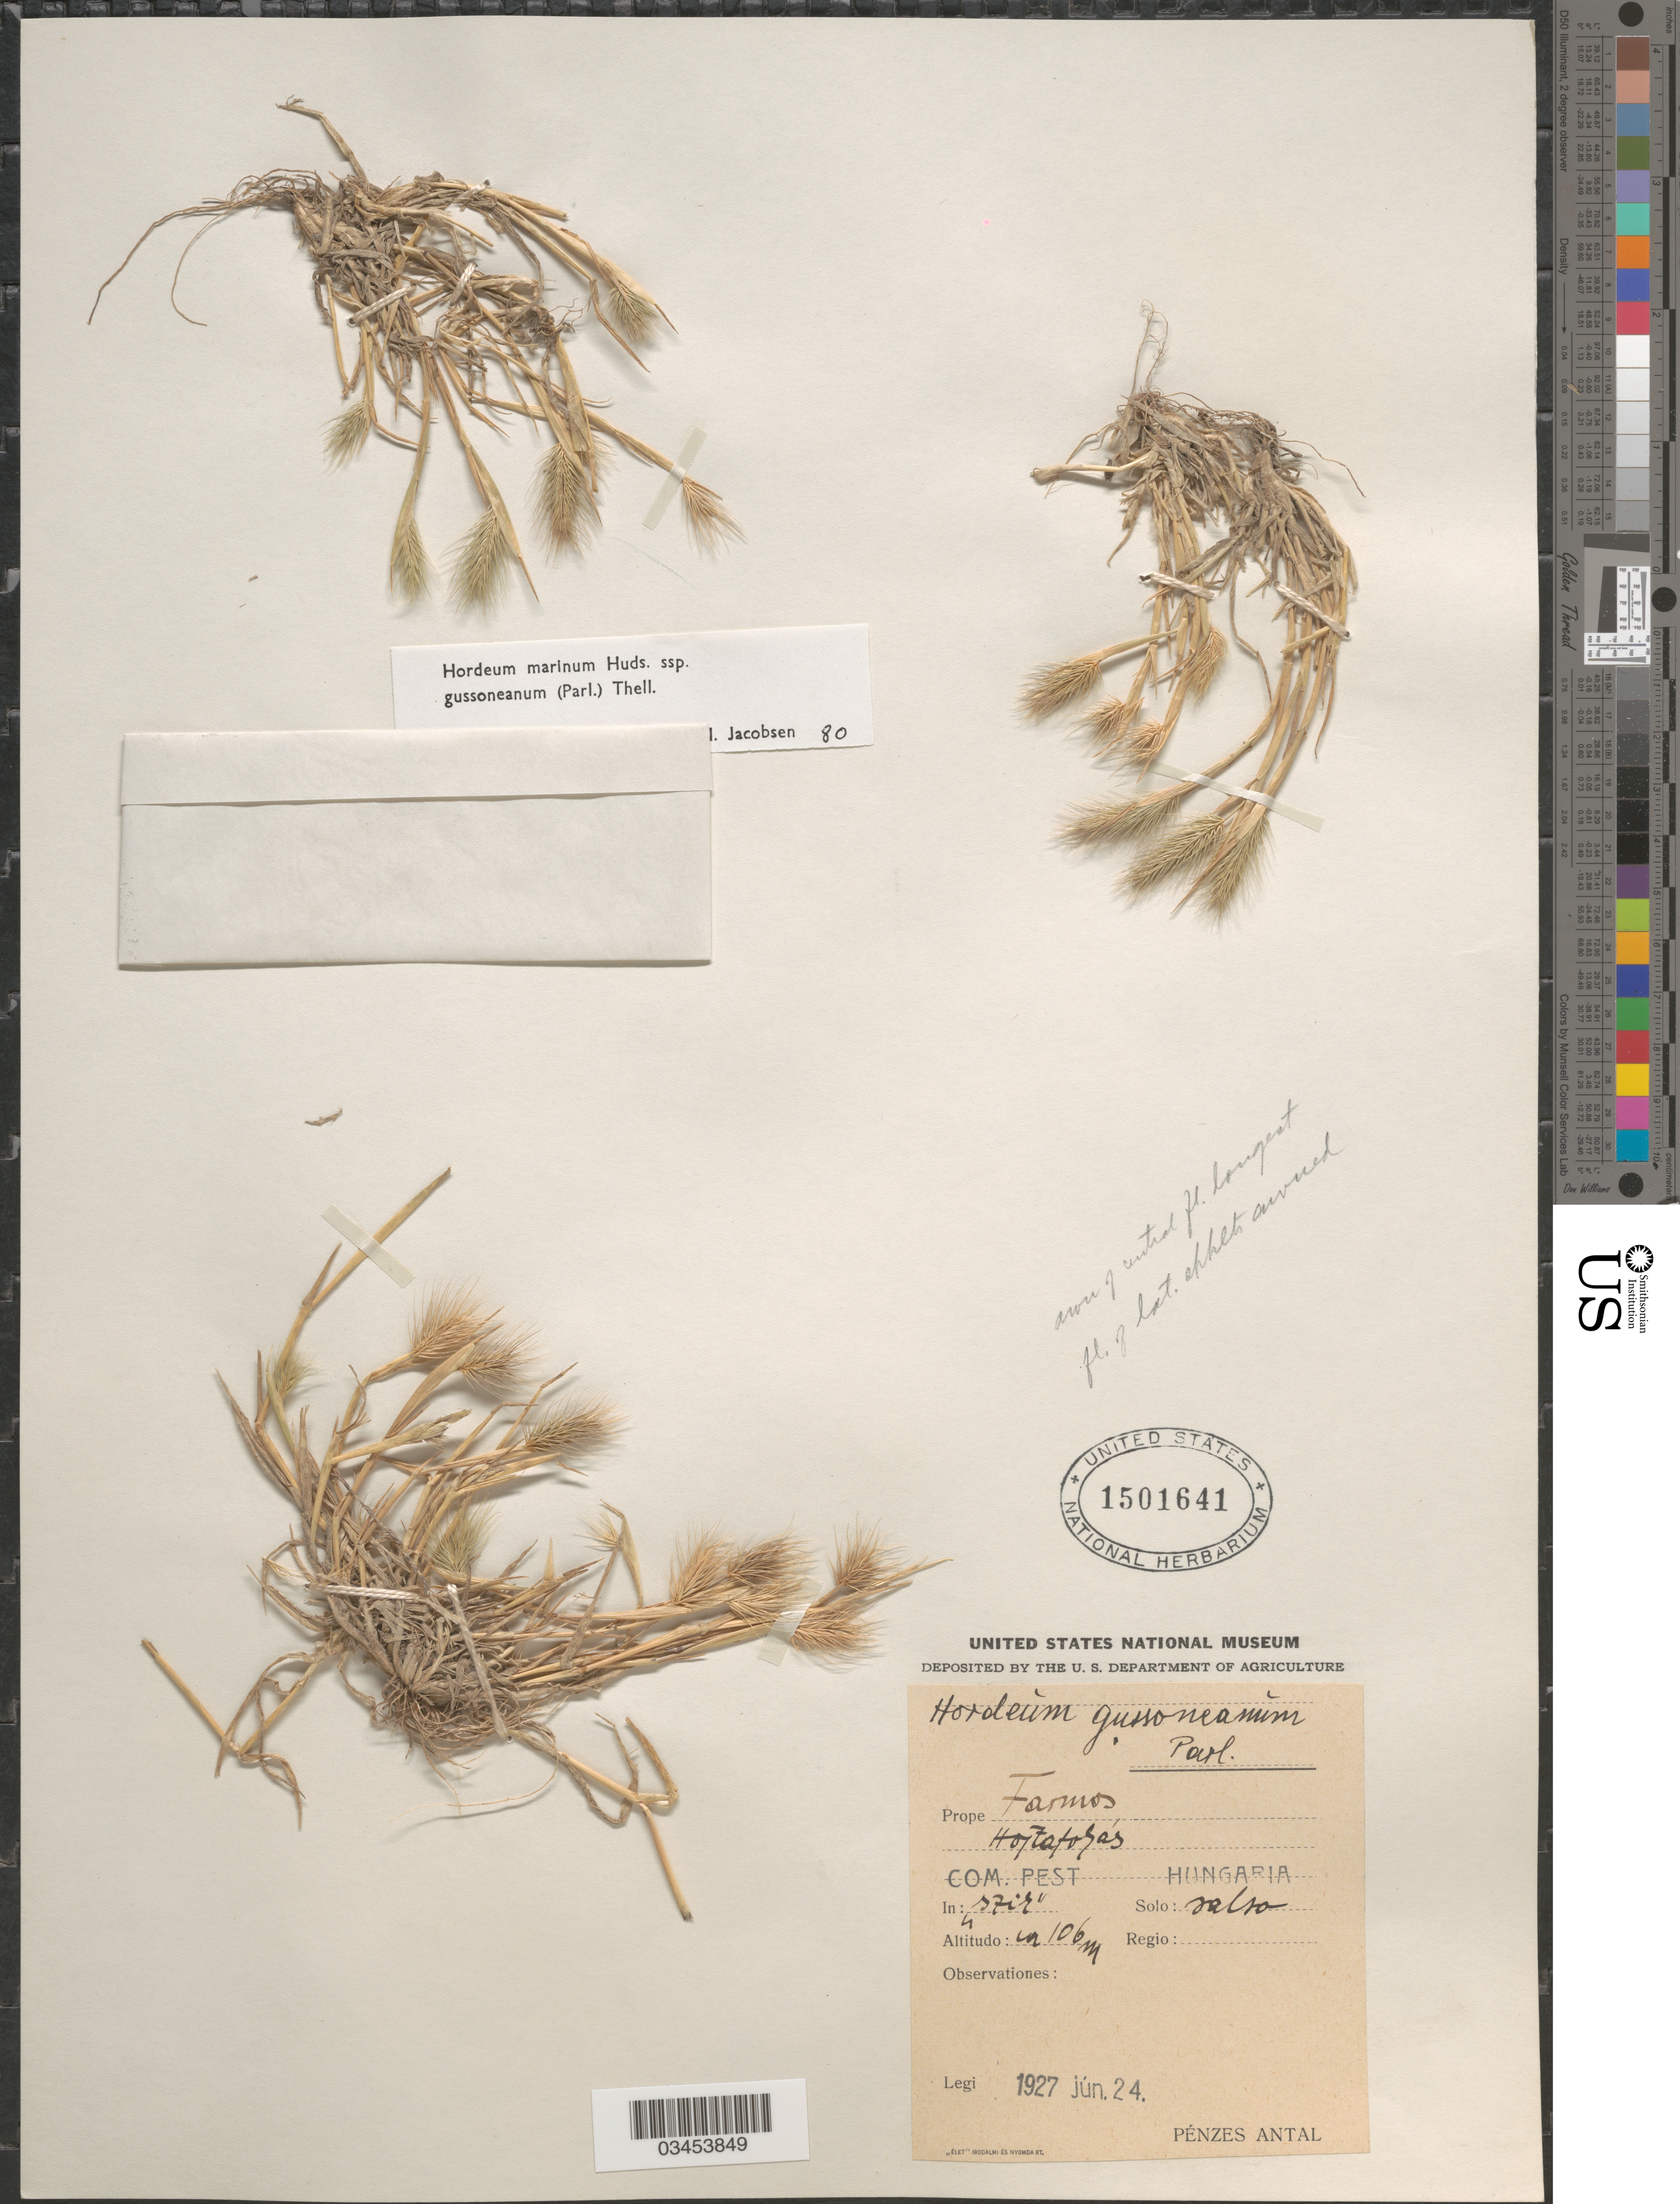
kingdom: Plantae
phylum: Tracheophyta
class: Liliopsida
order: Poales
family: Poaceae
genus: Hordeum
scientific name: Hordeum marinum subsp. gussoneanum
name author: (Parl.) Thell.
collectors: A. Pénzes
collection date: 1927-06-24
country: Hungary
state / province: Pest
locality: Prope Farmos. [illegible text] Com. Pest.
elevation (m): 106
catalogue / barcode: US 1501641